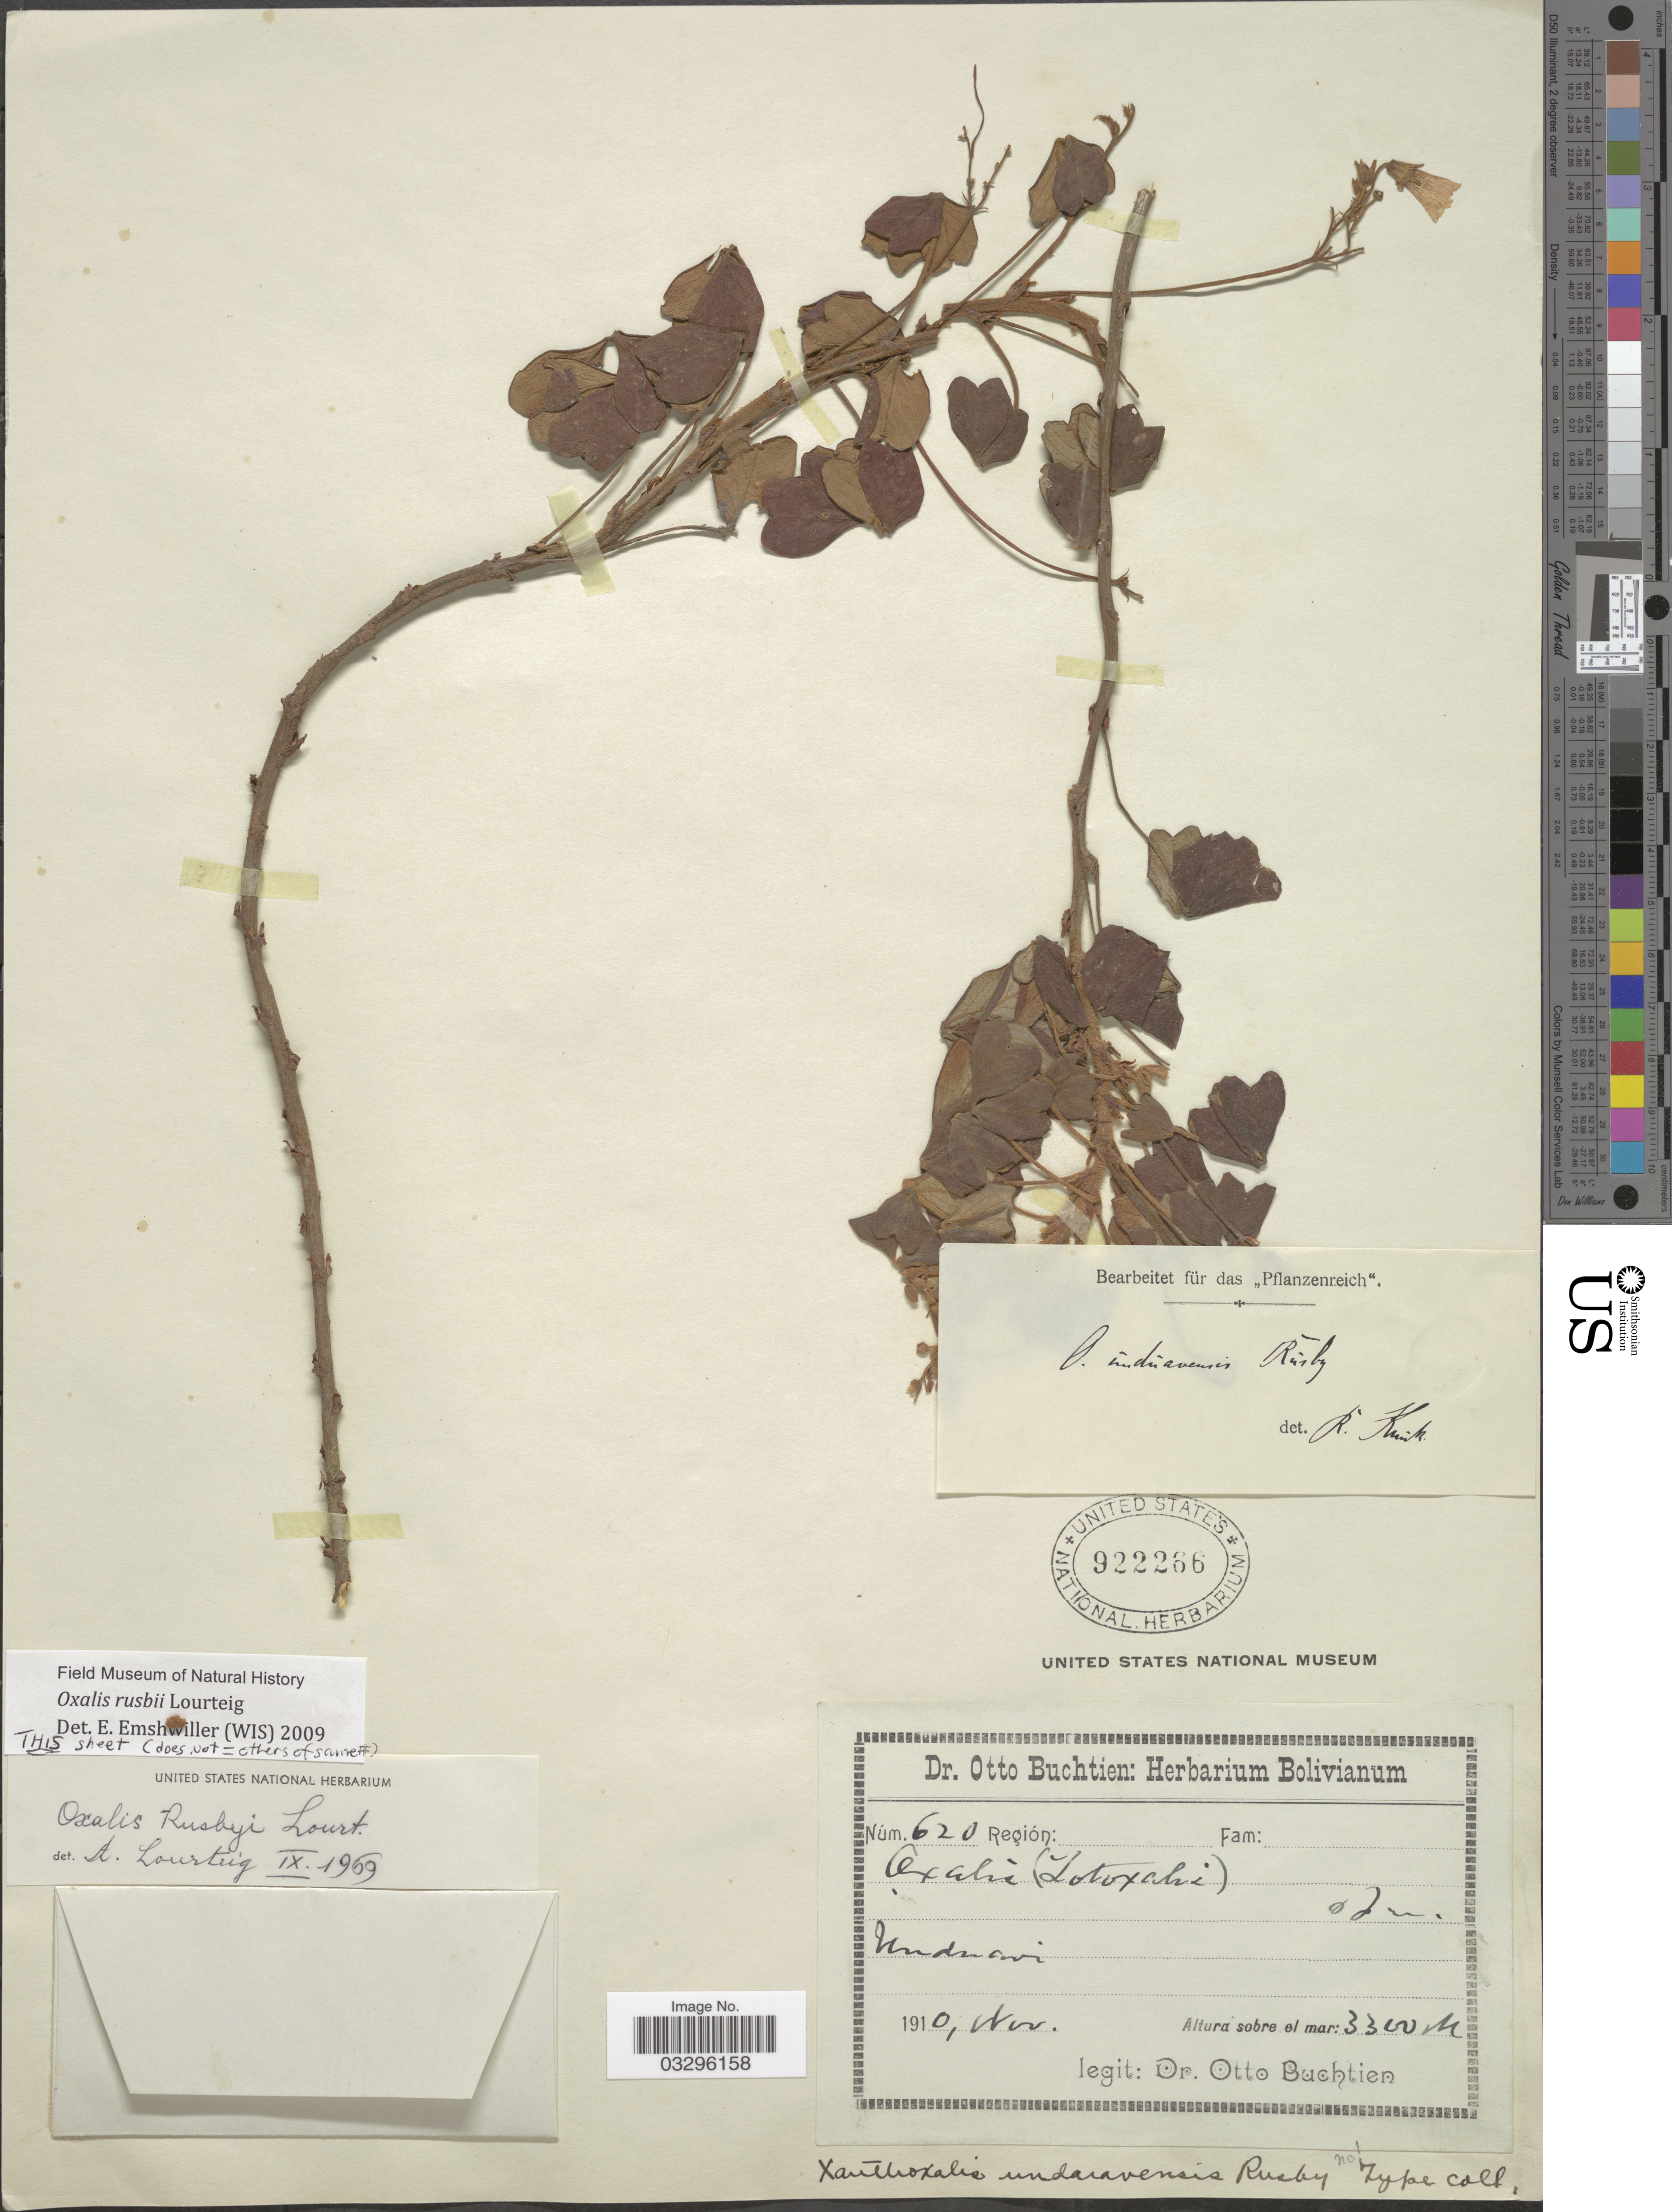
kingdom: Plantae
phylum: Tracheophyta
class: Magnoliopsida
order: Oxalidales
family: Oxalidaceae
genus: Oxalis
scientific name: Oxalis rusbyi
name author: Lourteig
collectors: O. Buchtien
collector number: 620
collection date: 1910-11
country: Bolivia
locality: Unduavi.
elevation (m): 3300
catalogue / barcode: US 922266